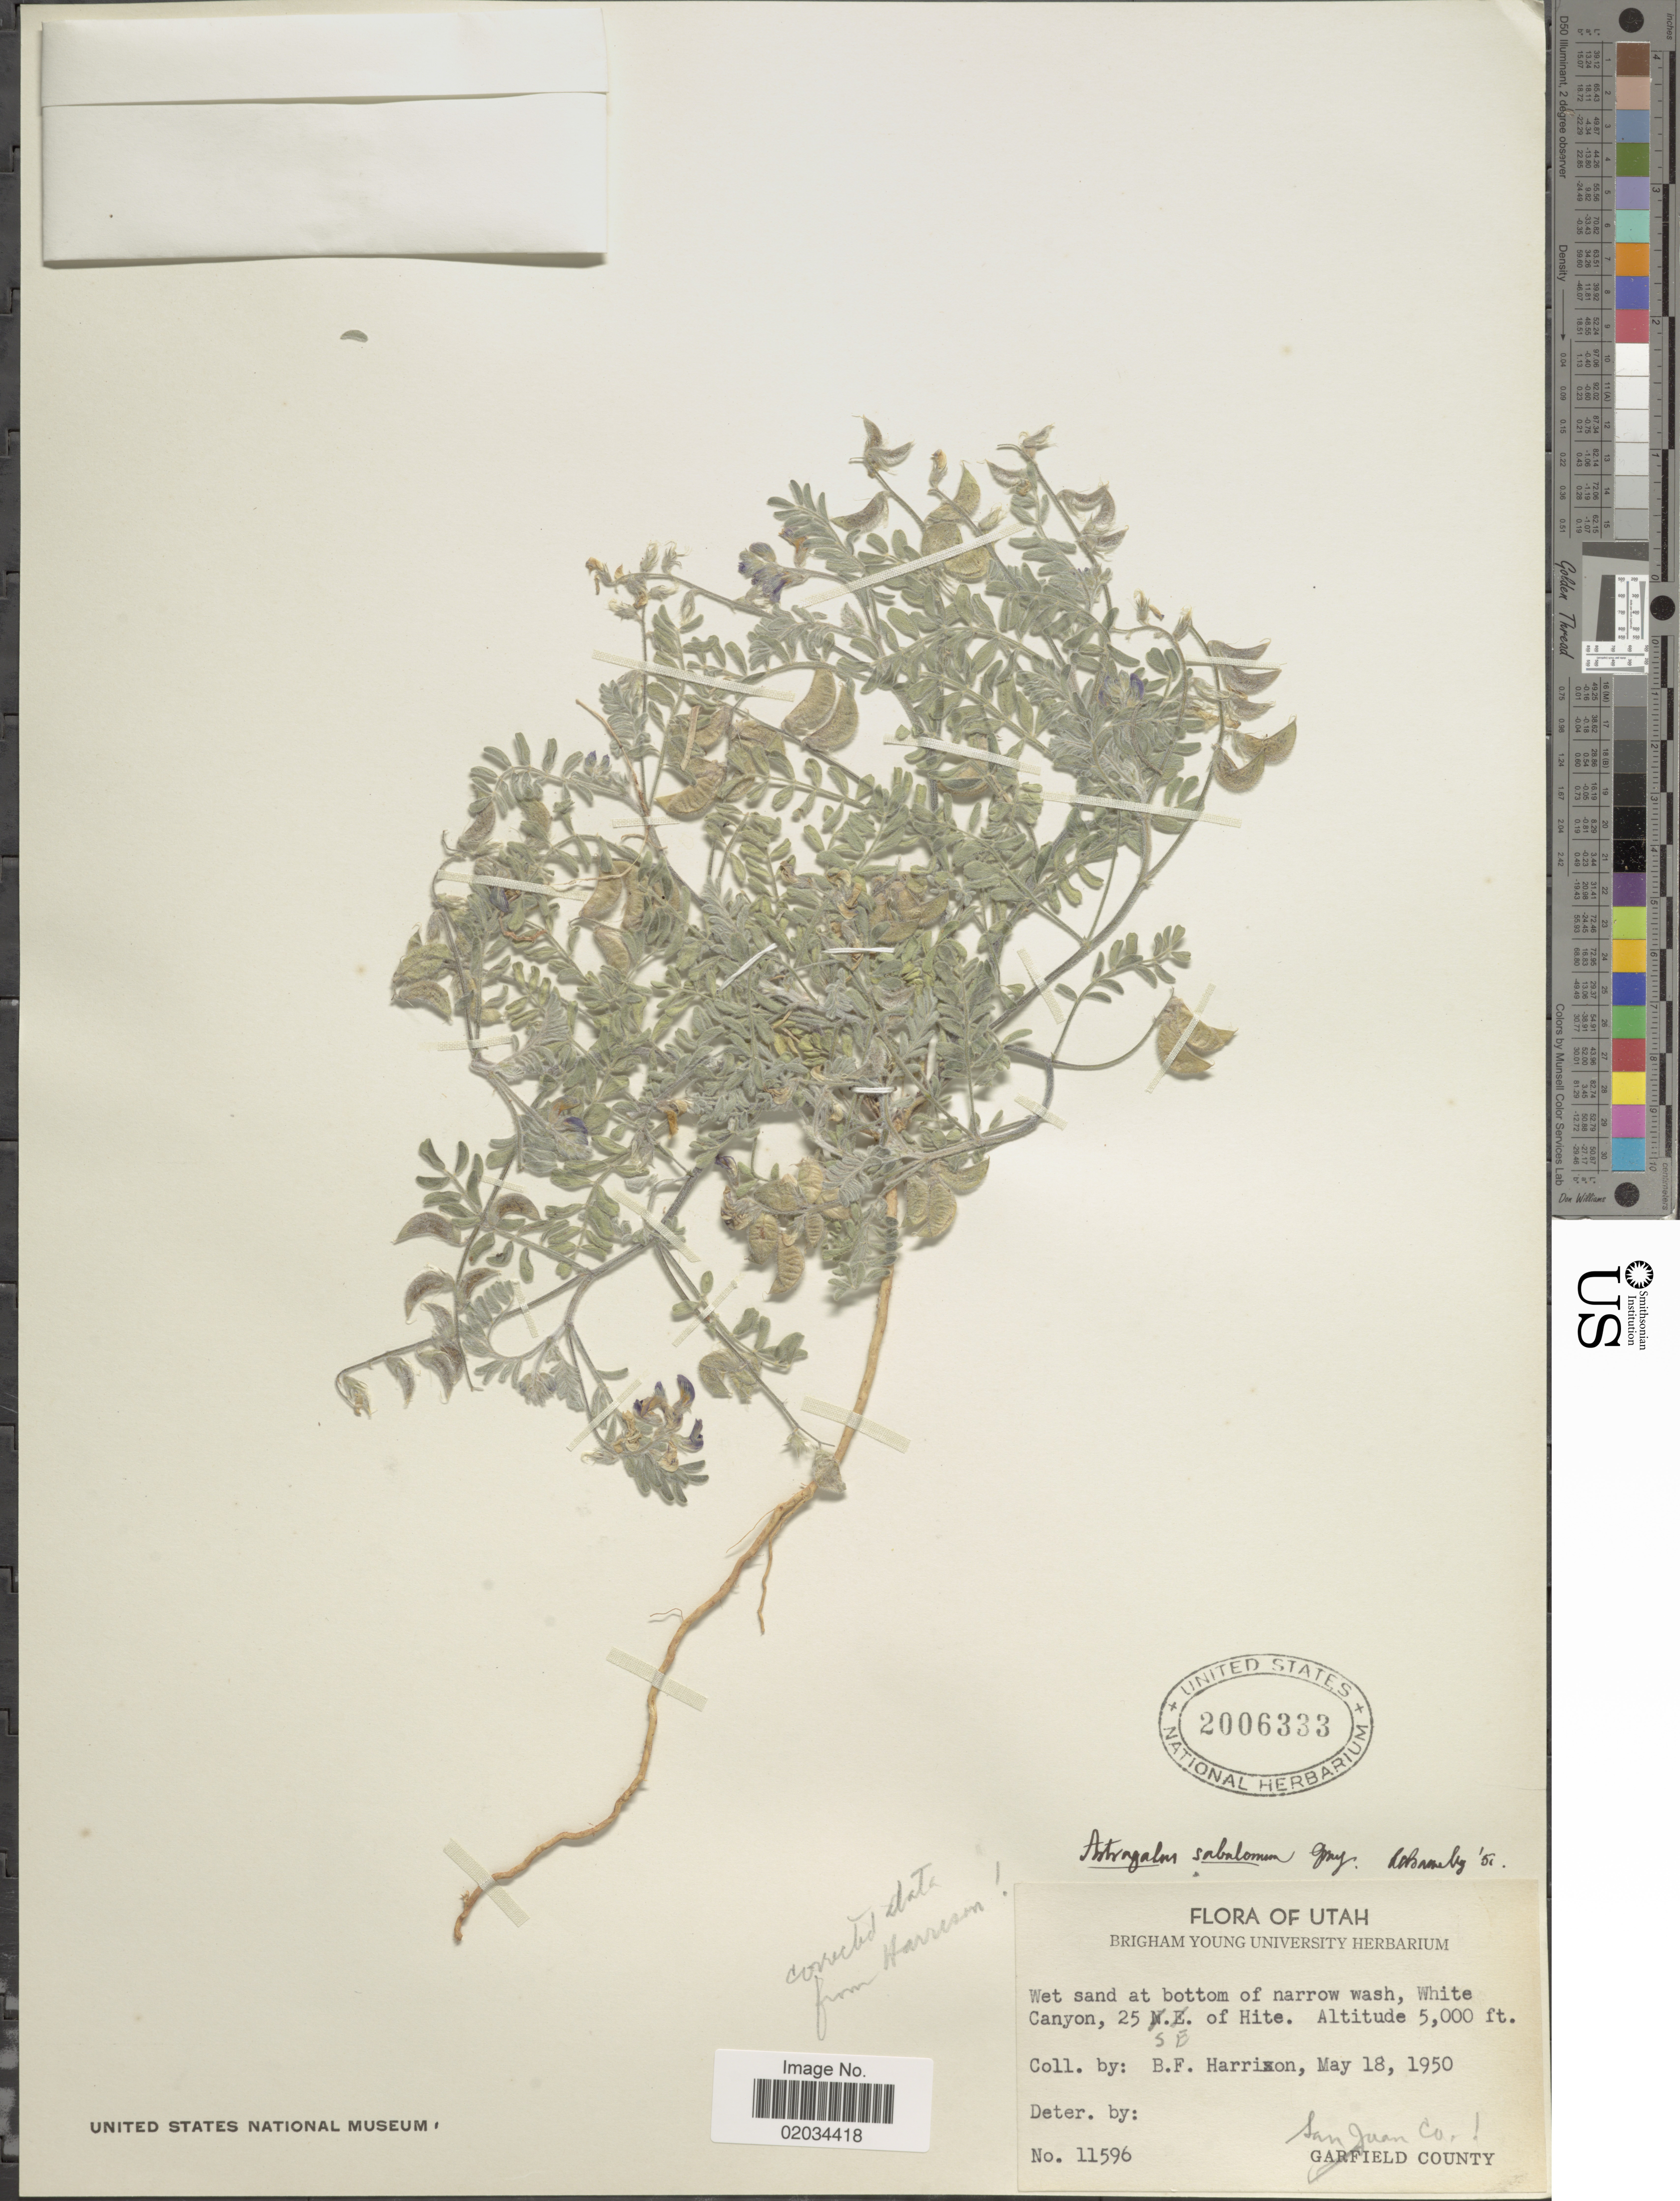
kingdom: Plantae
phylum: Tracheophyta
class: Magnoliopsida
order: Fabales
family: Fabaceae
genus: Astragalus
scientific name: Astragalus sabulonum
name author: A. Gray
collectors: B. F. Harrison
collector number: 11596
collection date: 1950-05-18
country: United States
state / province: Utah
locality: White Canyon, 25 S.E. of Hite, San Juan County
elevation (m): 1524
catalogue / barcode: US 2006333